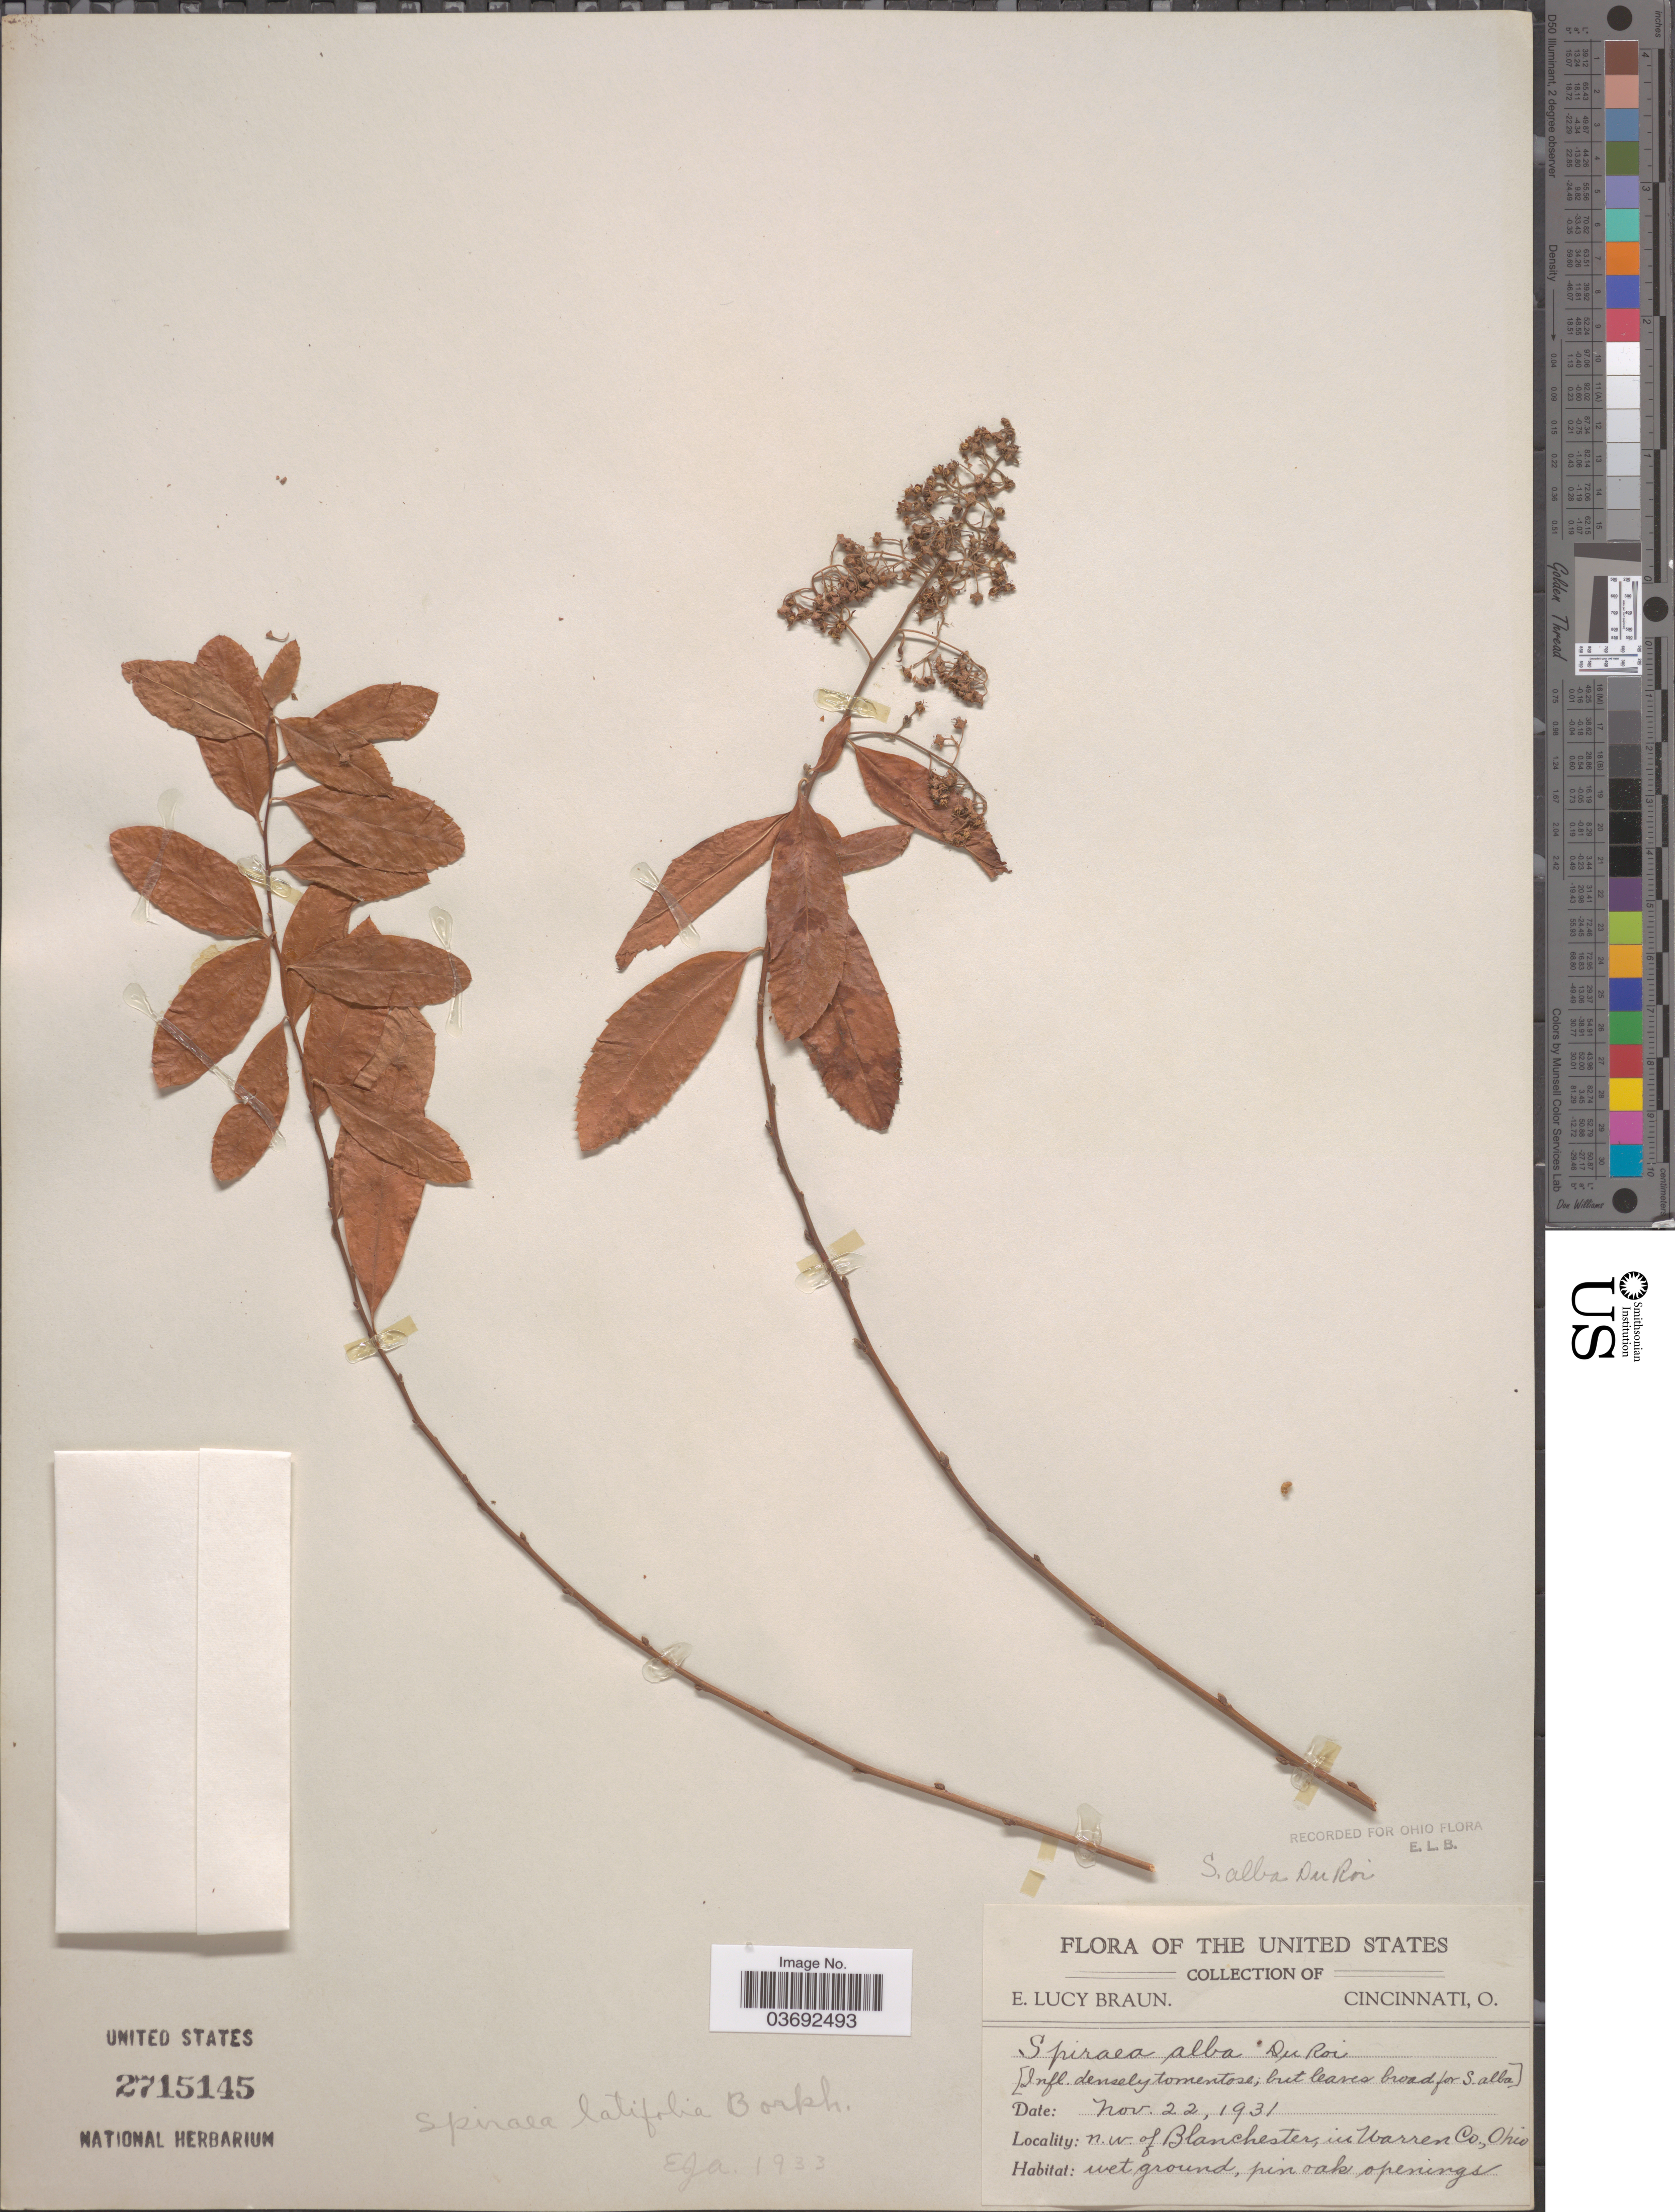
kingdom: Plantae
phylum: Tracheophyta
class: Magnoliopsida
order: Rosales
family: Rosaceae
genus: Spiraea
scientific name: Spiraea latifolia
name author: Borkh.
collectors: E. L. Braun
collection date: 1931-11-22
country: United States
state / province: Ohio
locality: N.w. of Blanchester, in Warren Co.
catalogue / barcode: US 2715145